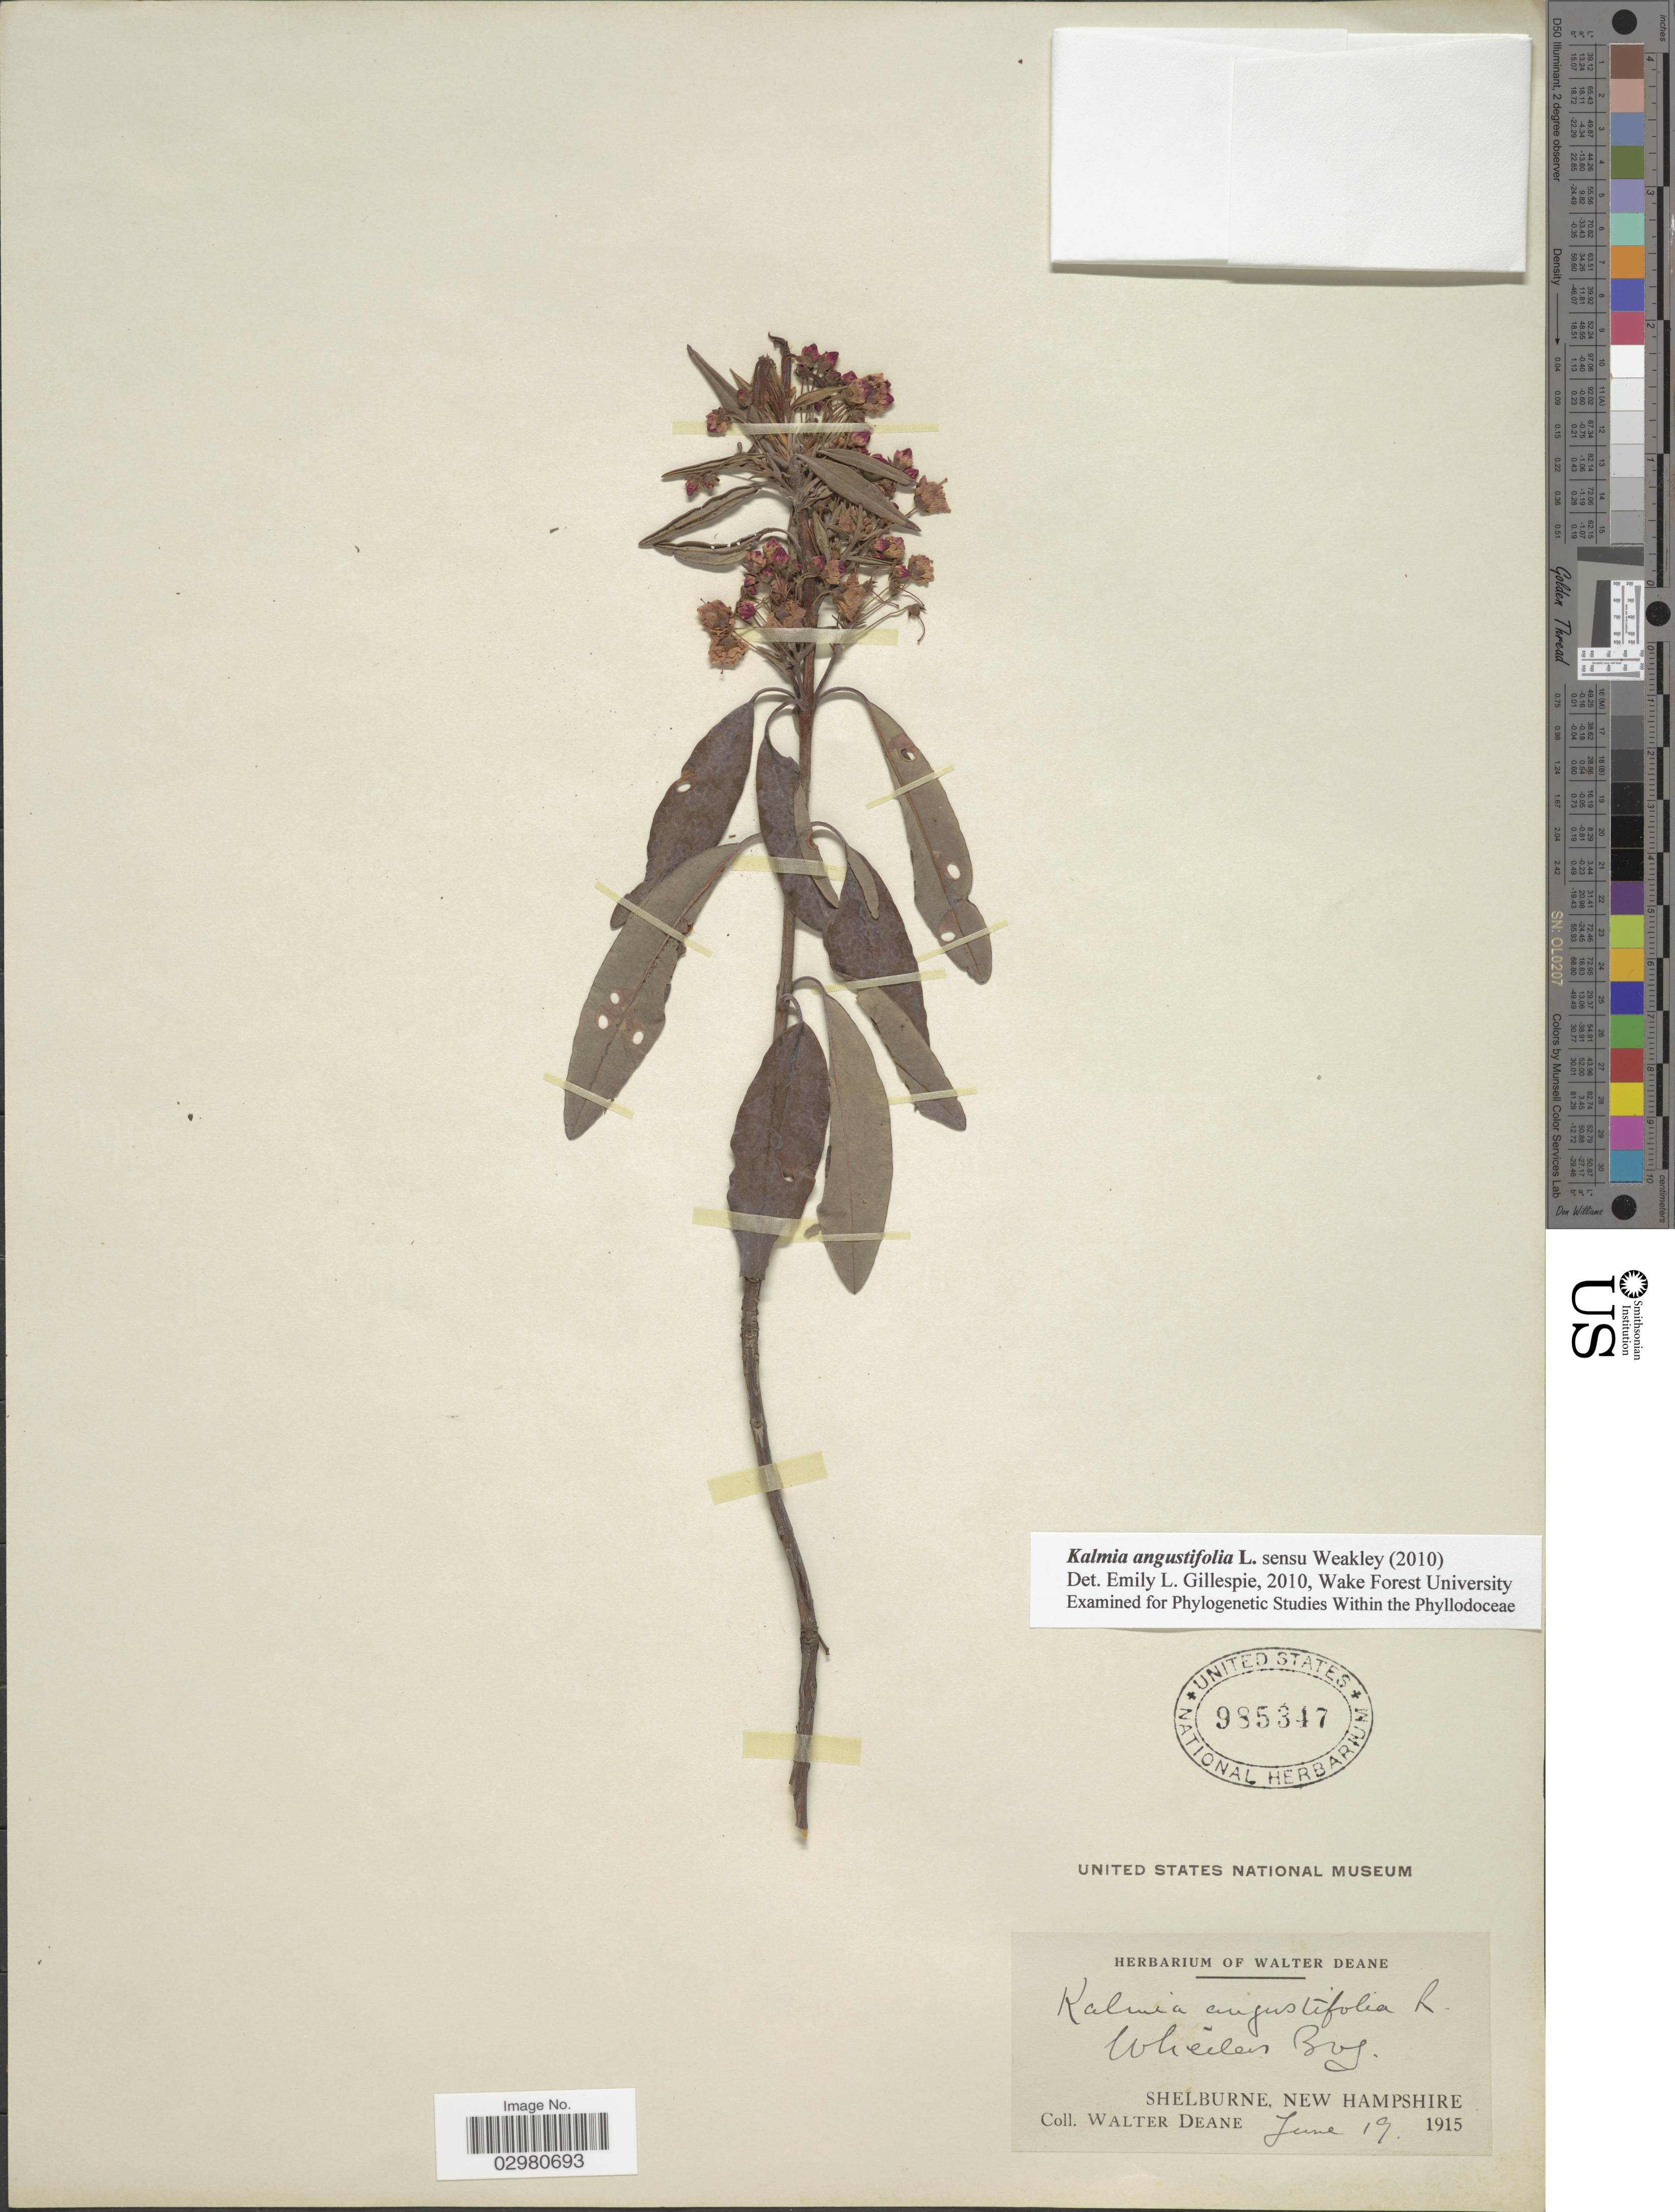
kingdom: Plantae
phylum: Tracheophyta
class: Magnoliopsida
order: Ericales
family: Ericaceae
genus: Kalmia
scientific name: Kalmia angustifolia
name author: L.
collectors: W. Deane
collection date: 1915-06-19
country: United States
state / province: New Hampshire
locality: Wheelers Bog. Shelburne.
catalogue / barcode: US 985347